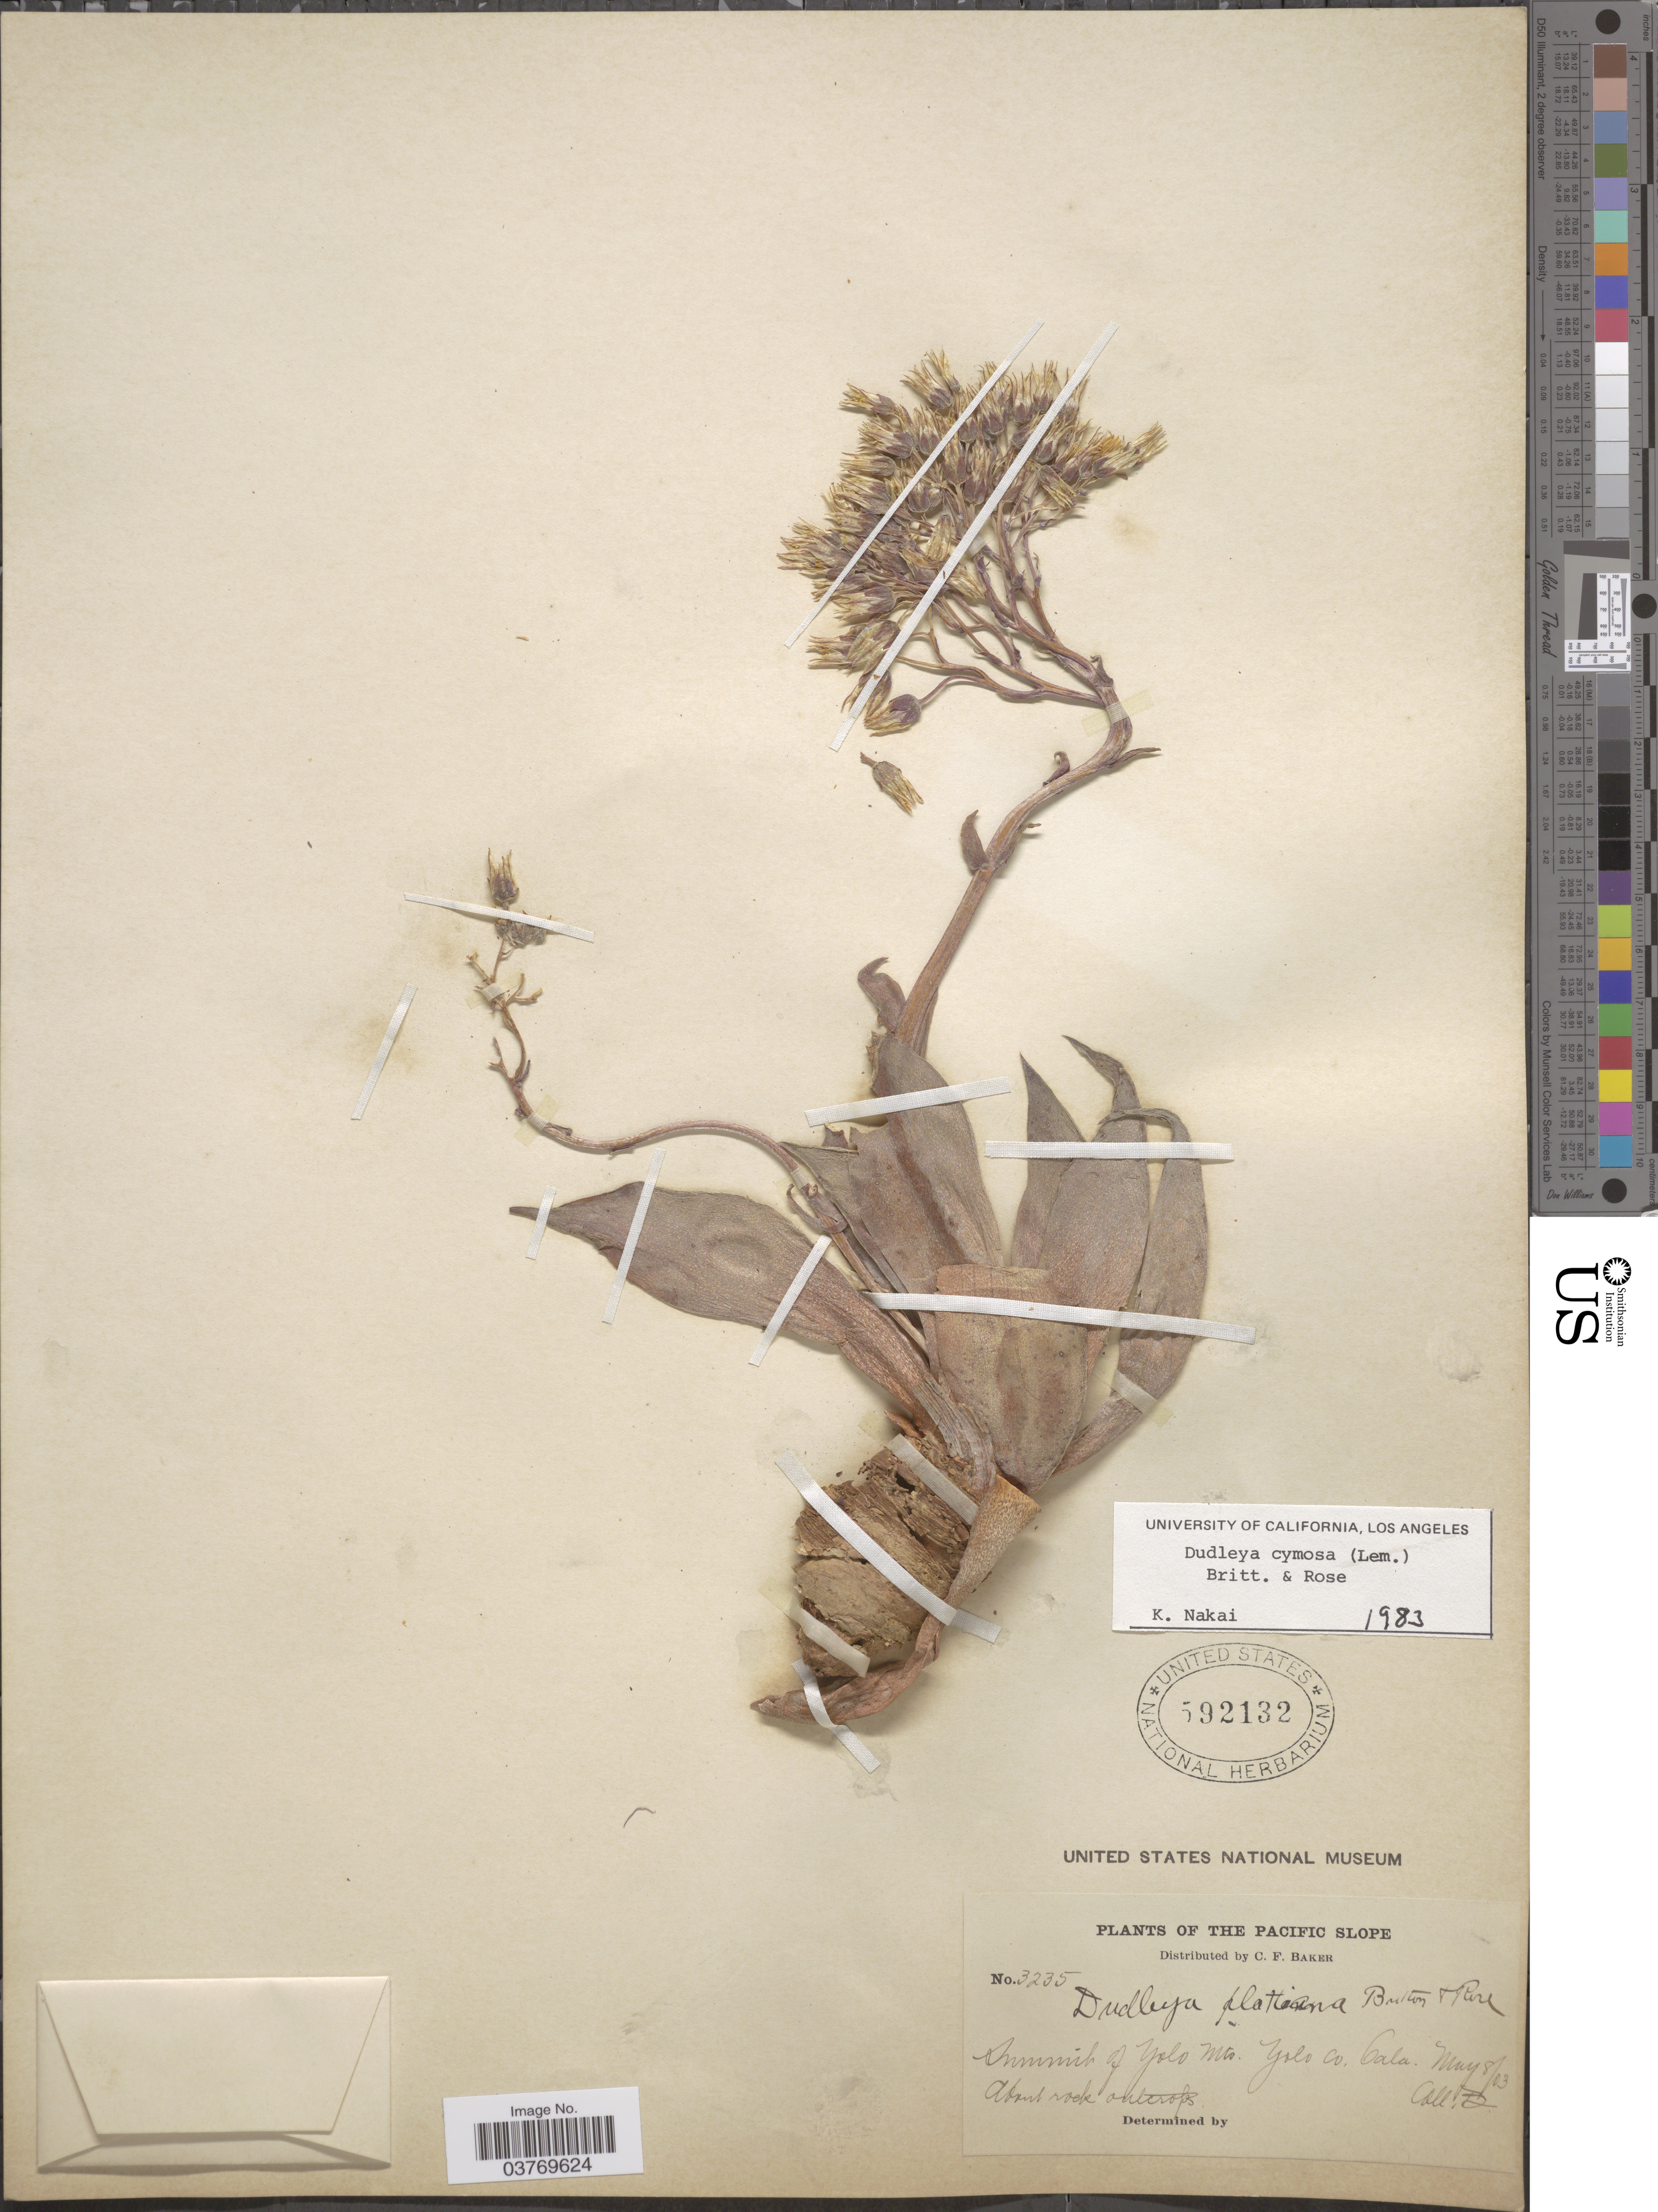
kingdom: Plantae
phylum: Tracheophyta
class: Magnoliopsida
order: Saxifragales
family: Crassulaceae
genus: Dudleya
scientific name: Dudleya cymosa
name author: (Lem.) Britton & Rose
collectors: C. F. Baker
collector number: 3235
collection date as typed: Transcribed d/m/y: 8/5/3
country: United States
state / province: California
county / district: Yolo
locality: The Pacific Slope. Summit of Yolo Mts. Yolo Co. Cala.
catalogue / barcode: US 592132